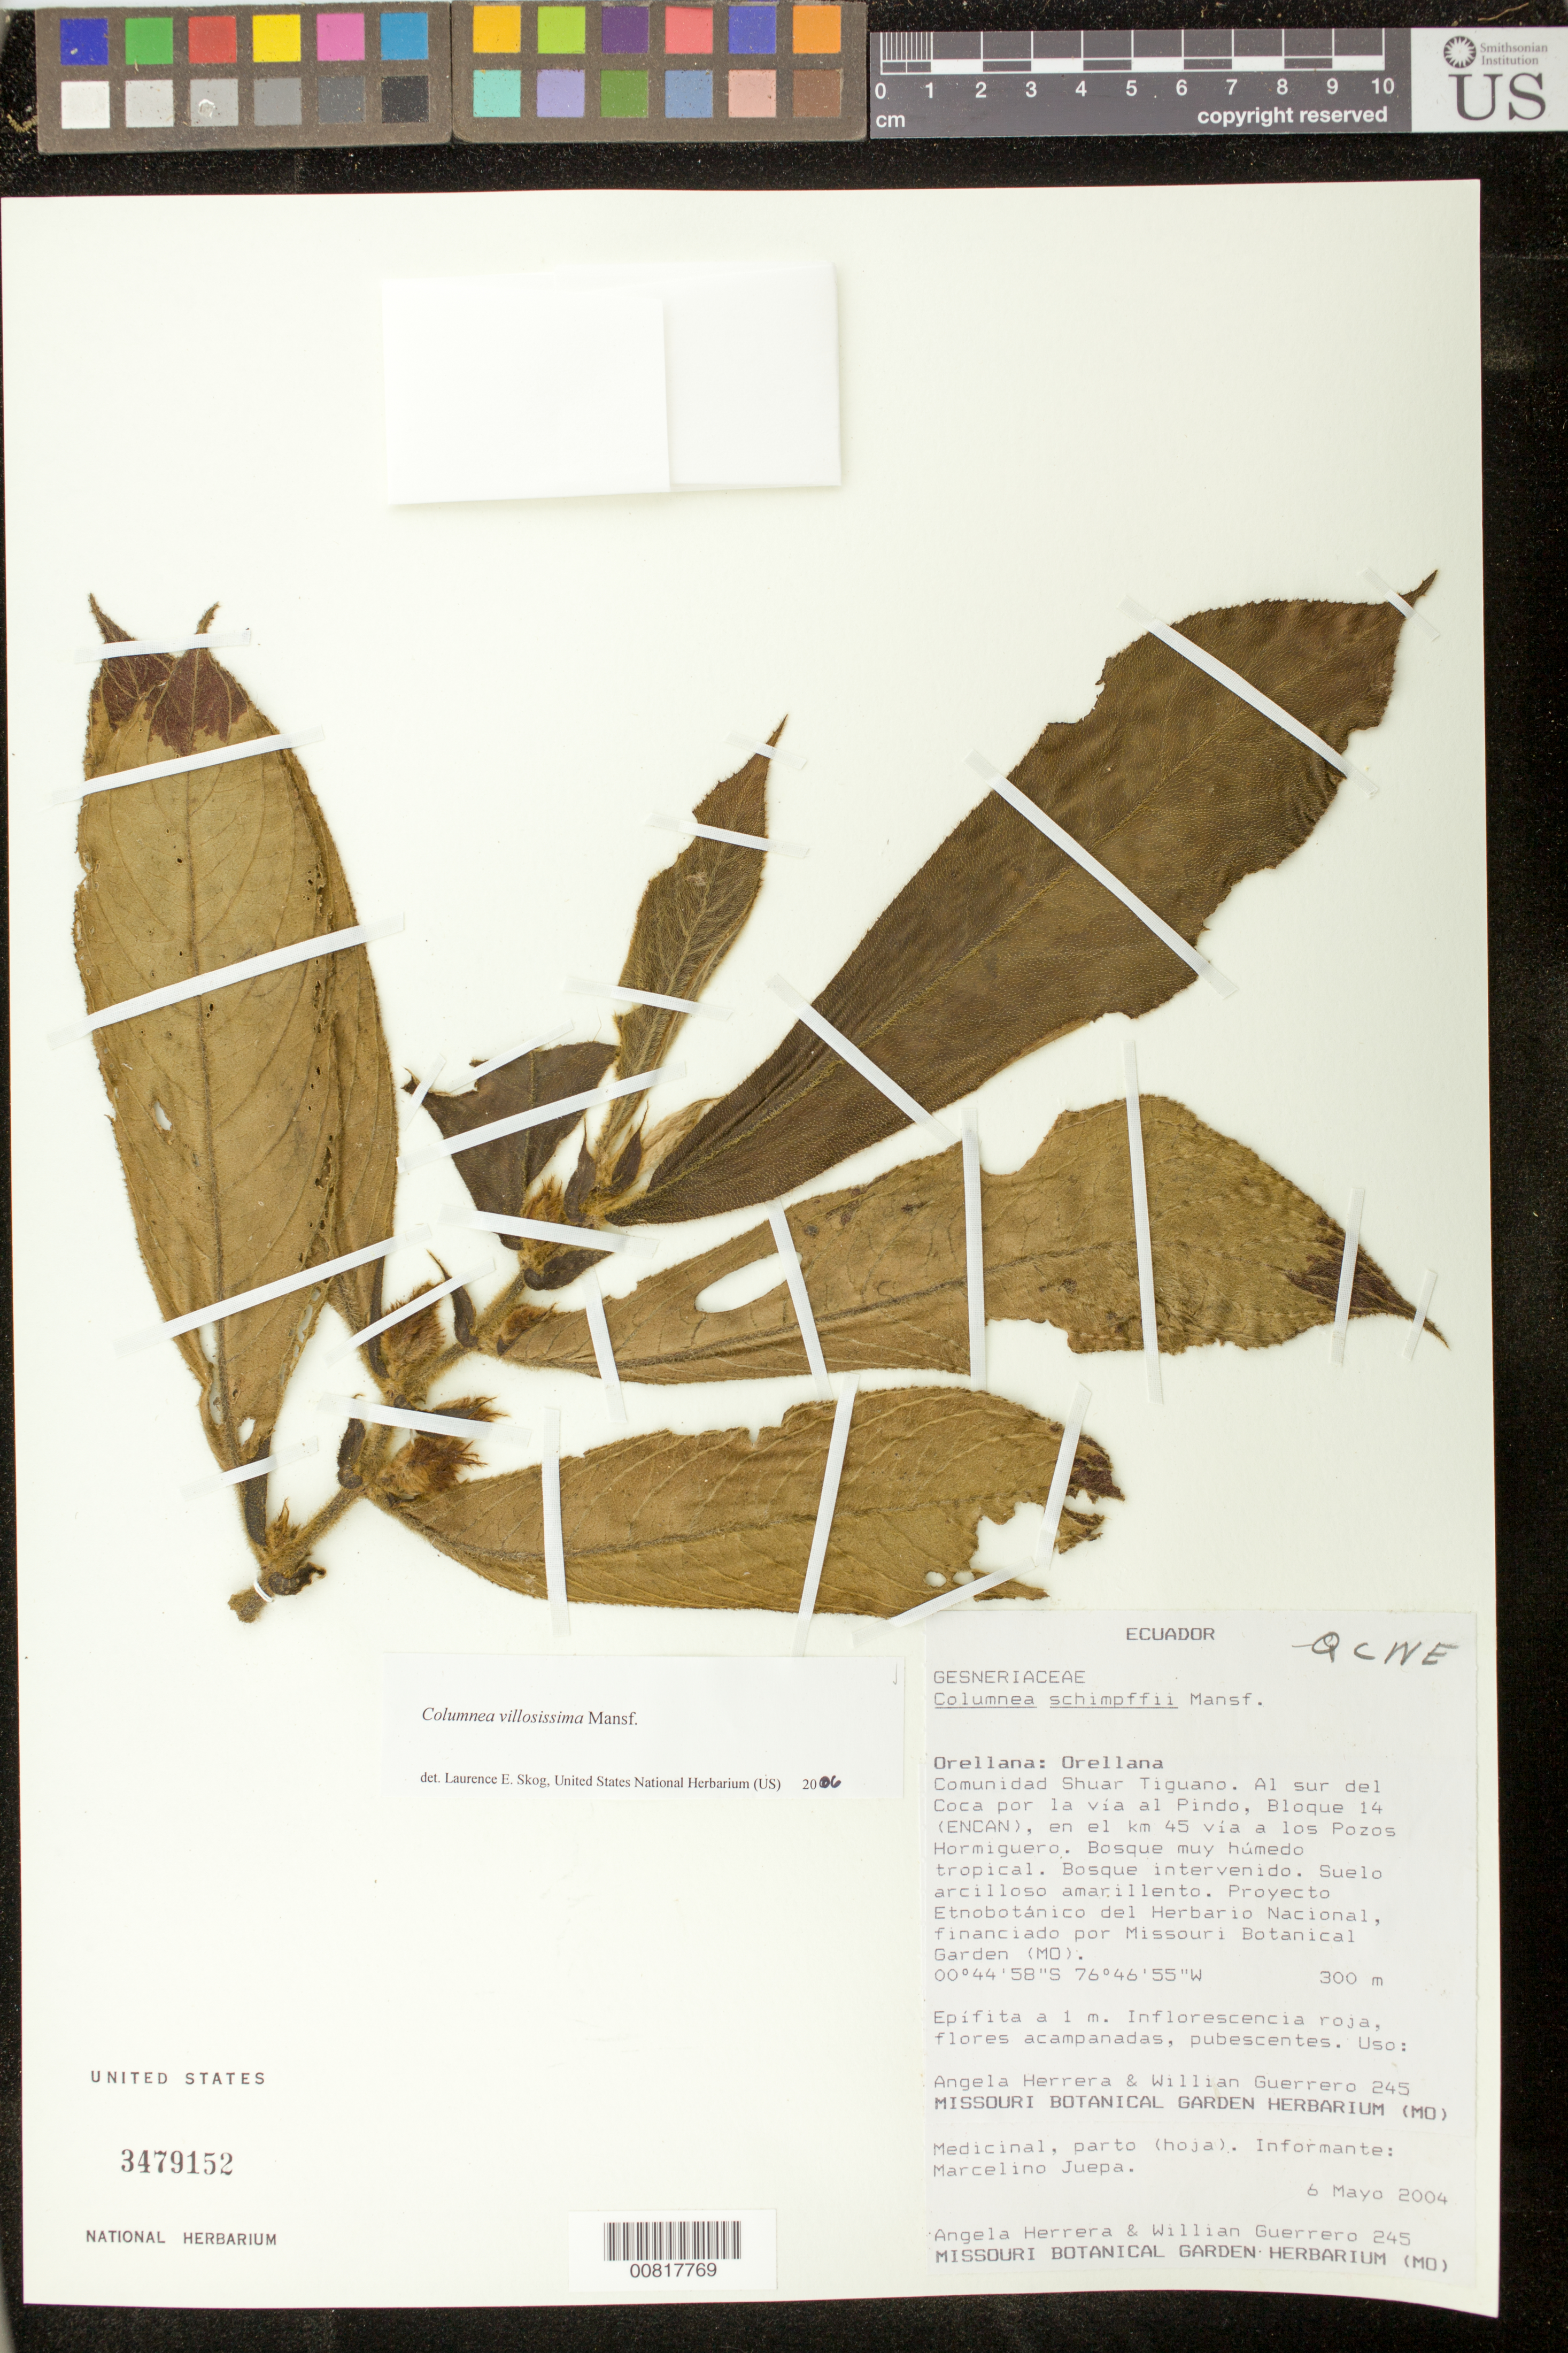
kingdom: Plantae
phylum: Tracheophyta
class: Magnoliopsida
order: Lamiales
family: Gesneriaceae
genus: Columnea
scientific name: Columnea villosissima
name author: Mansf.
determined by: Skog, Laurence E.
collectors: A. Herrera & W. Guerrero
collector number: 245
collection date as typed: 06 May 2004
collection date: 2004-05-06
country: Ecuador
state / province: Orellana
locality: Orellana: Orellana. Comunidad Shuar Tiguano. Al sur del Coca por la via al Pindo, Bloque 14 (ENCAN), en el km 45 via a los Pozos Hormiguero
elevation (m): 300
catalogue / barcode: US 3479152